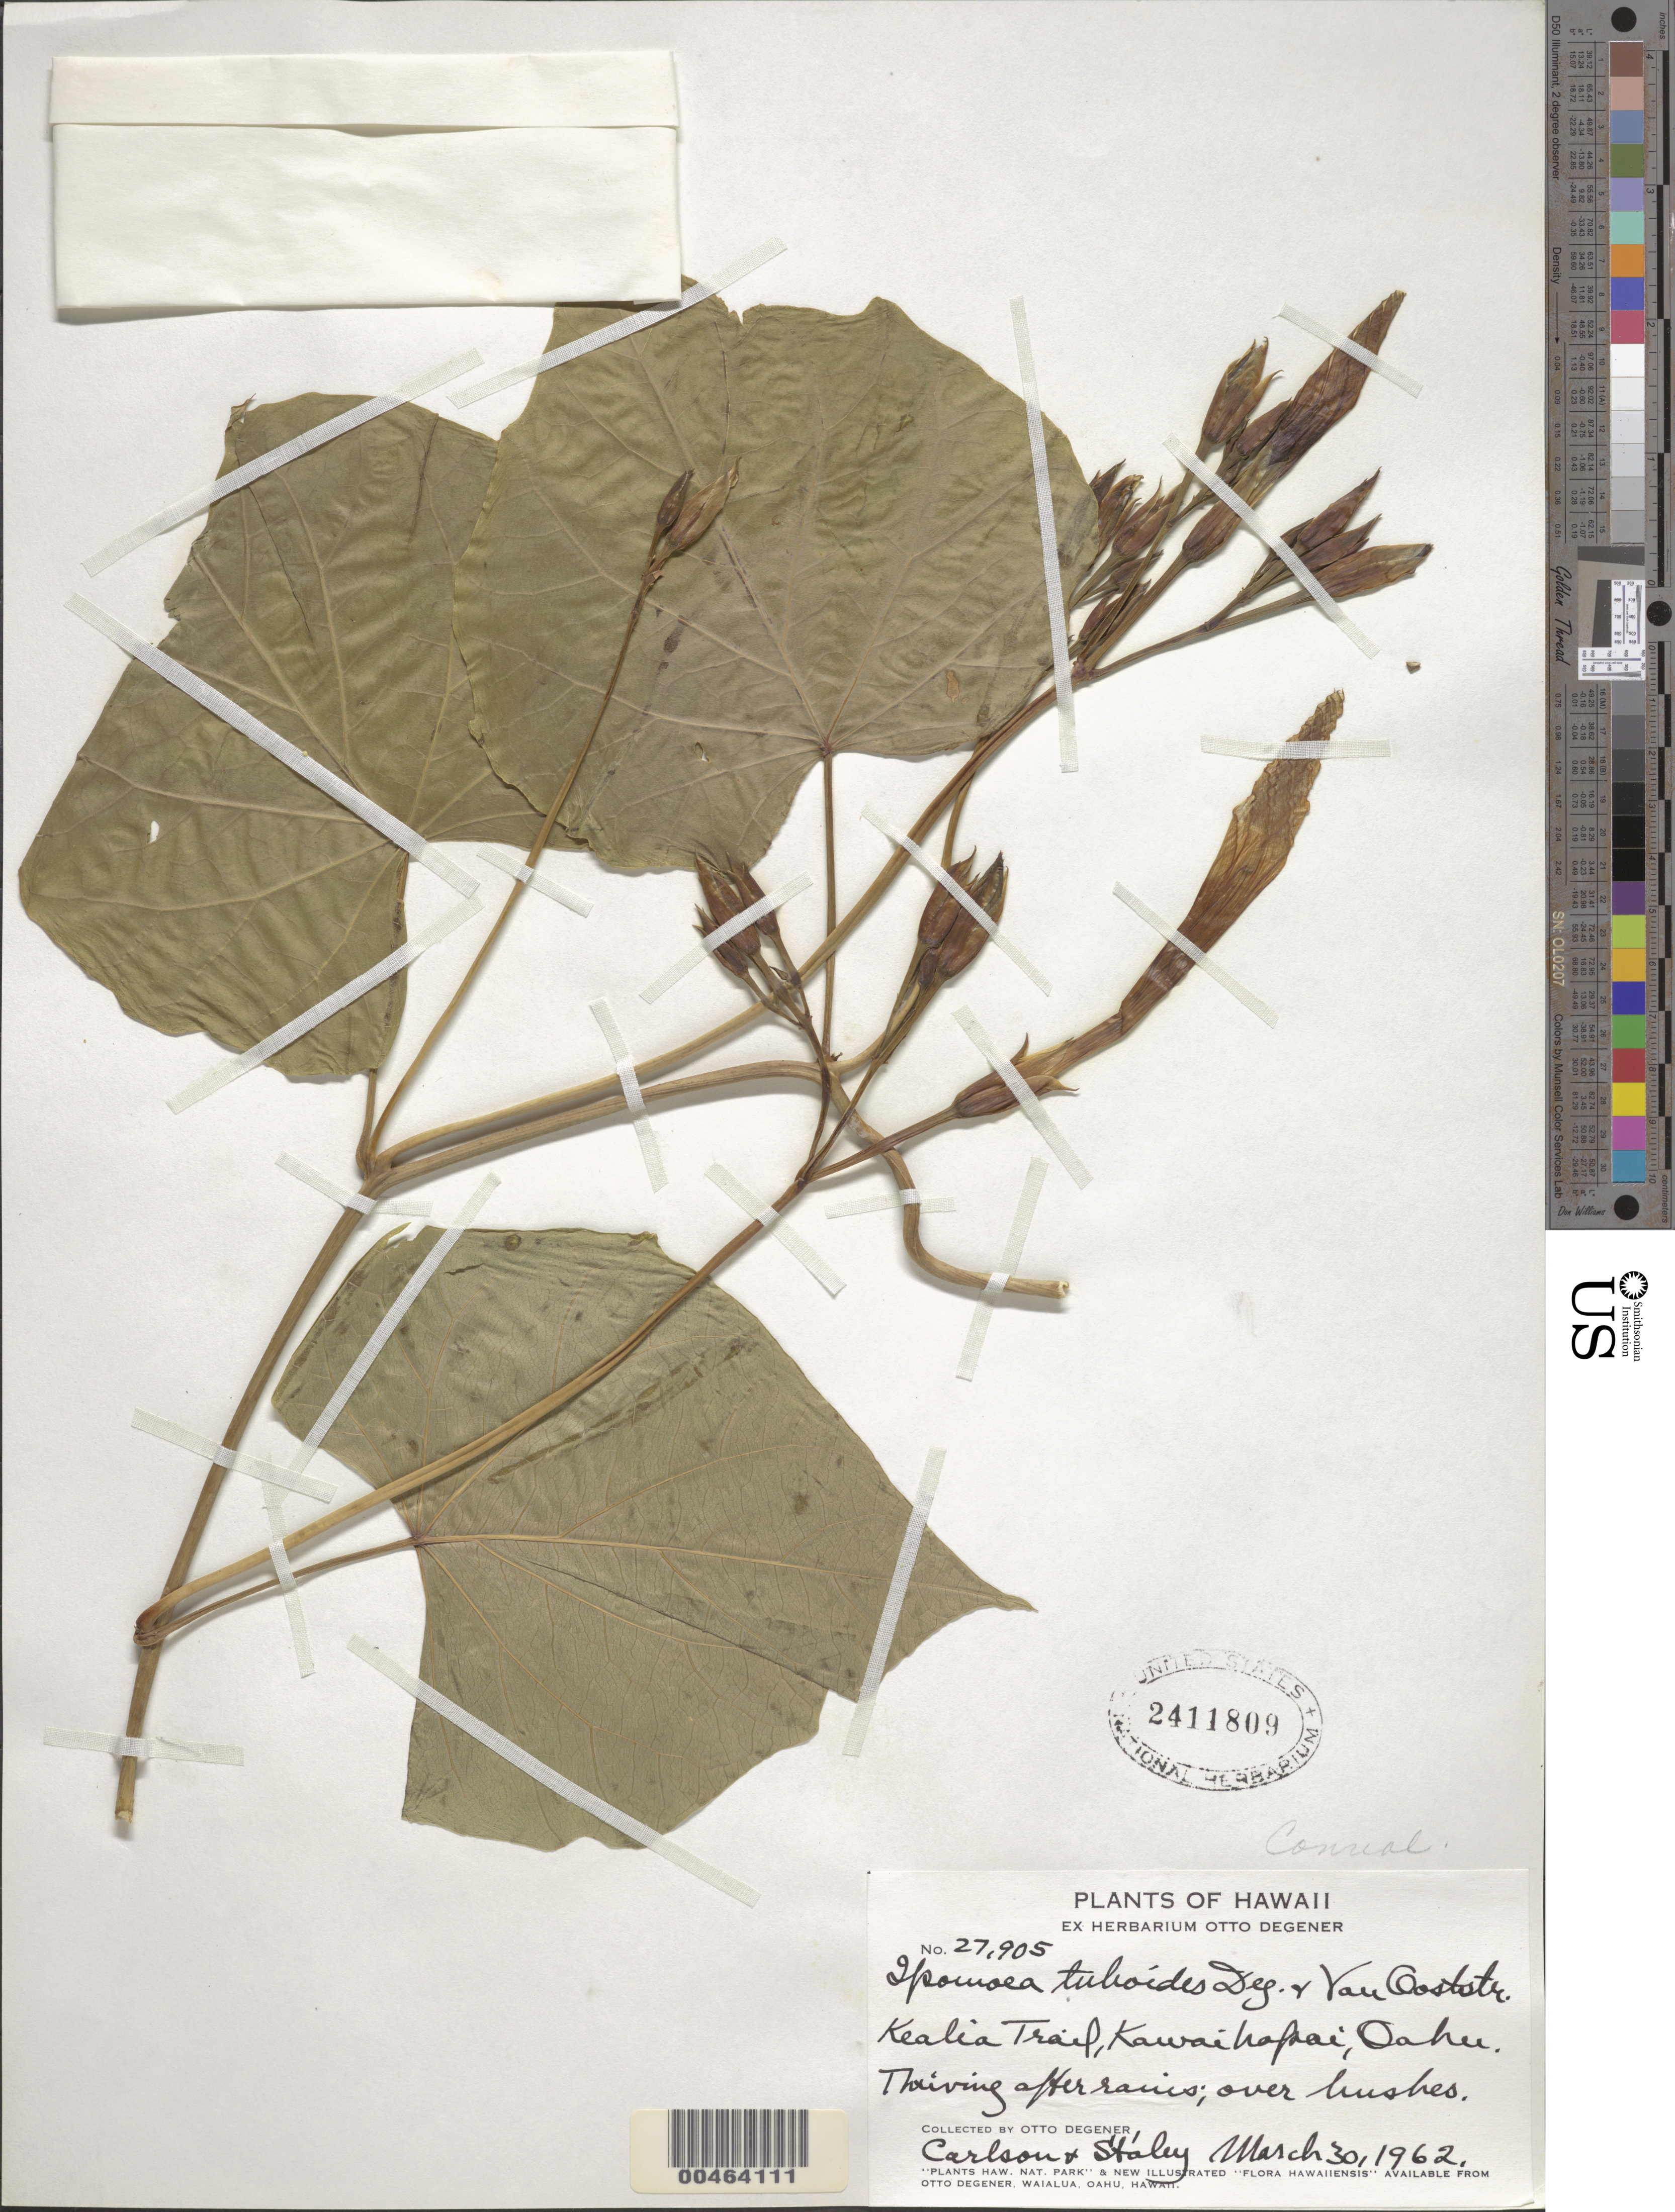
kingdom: Plantae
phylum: Tracheophyta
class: Magnoliopsida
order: Solanales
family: Convolvulaceae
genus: Ipomoea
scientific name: Ipomoea tuboides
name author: O. Deg. & Ooststr. in O. Deg.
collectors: O. Degener, Carlson & Staley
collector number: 27905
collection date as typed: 30 Mar 1962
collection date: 1962-03-30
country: United States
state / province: Hawaii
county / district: Honolulu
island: Oahu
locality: Kealia Trail, Kawaihapai.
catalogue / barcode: US 2411809